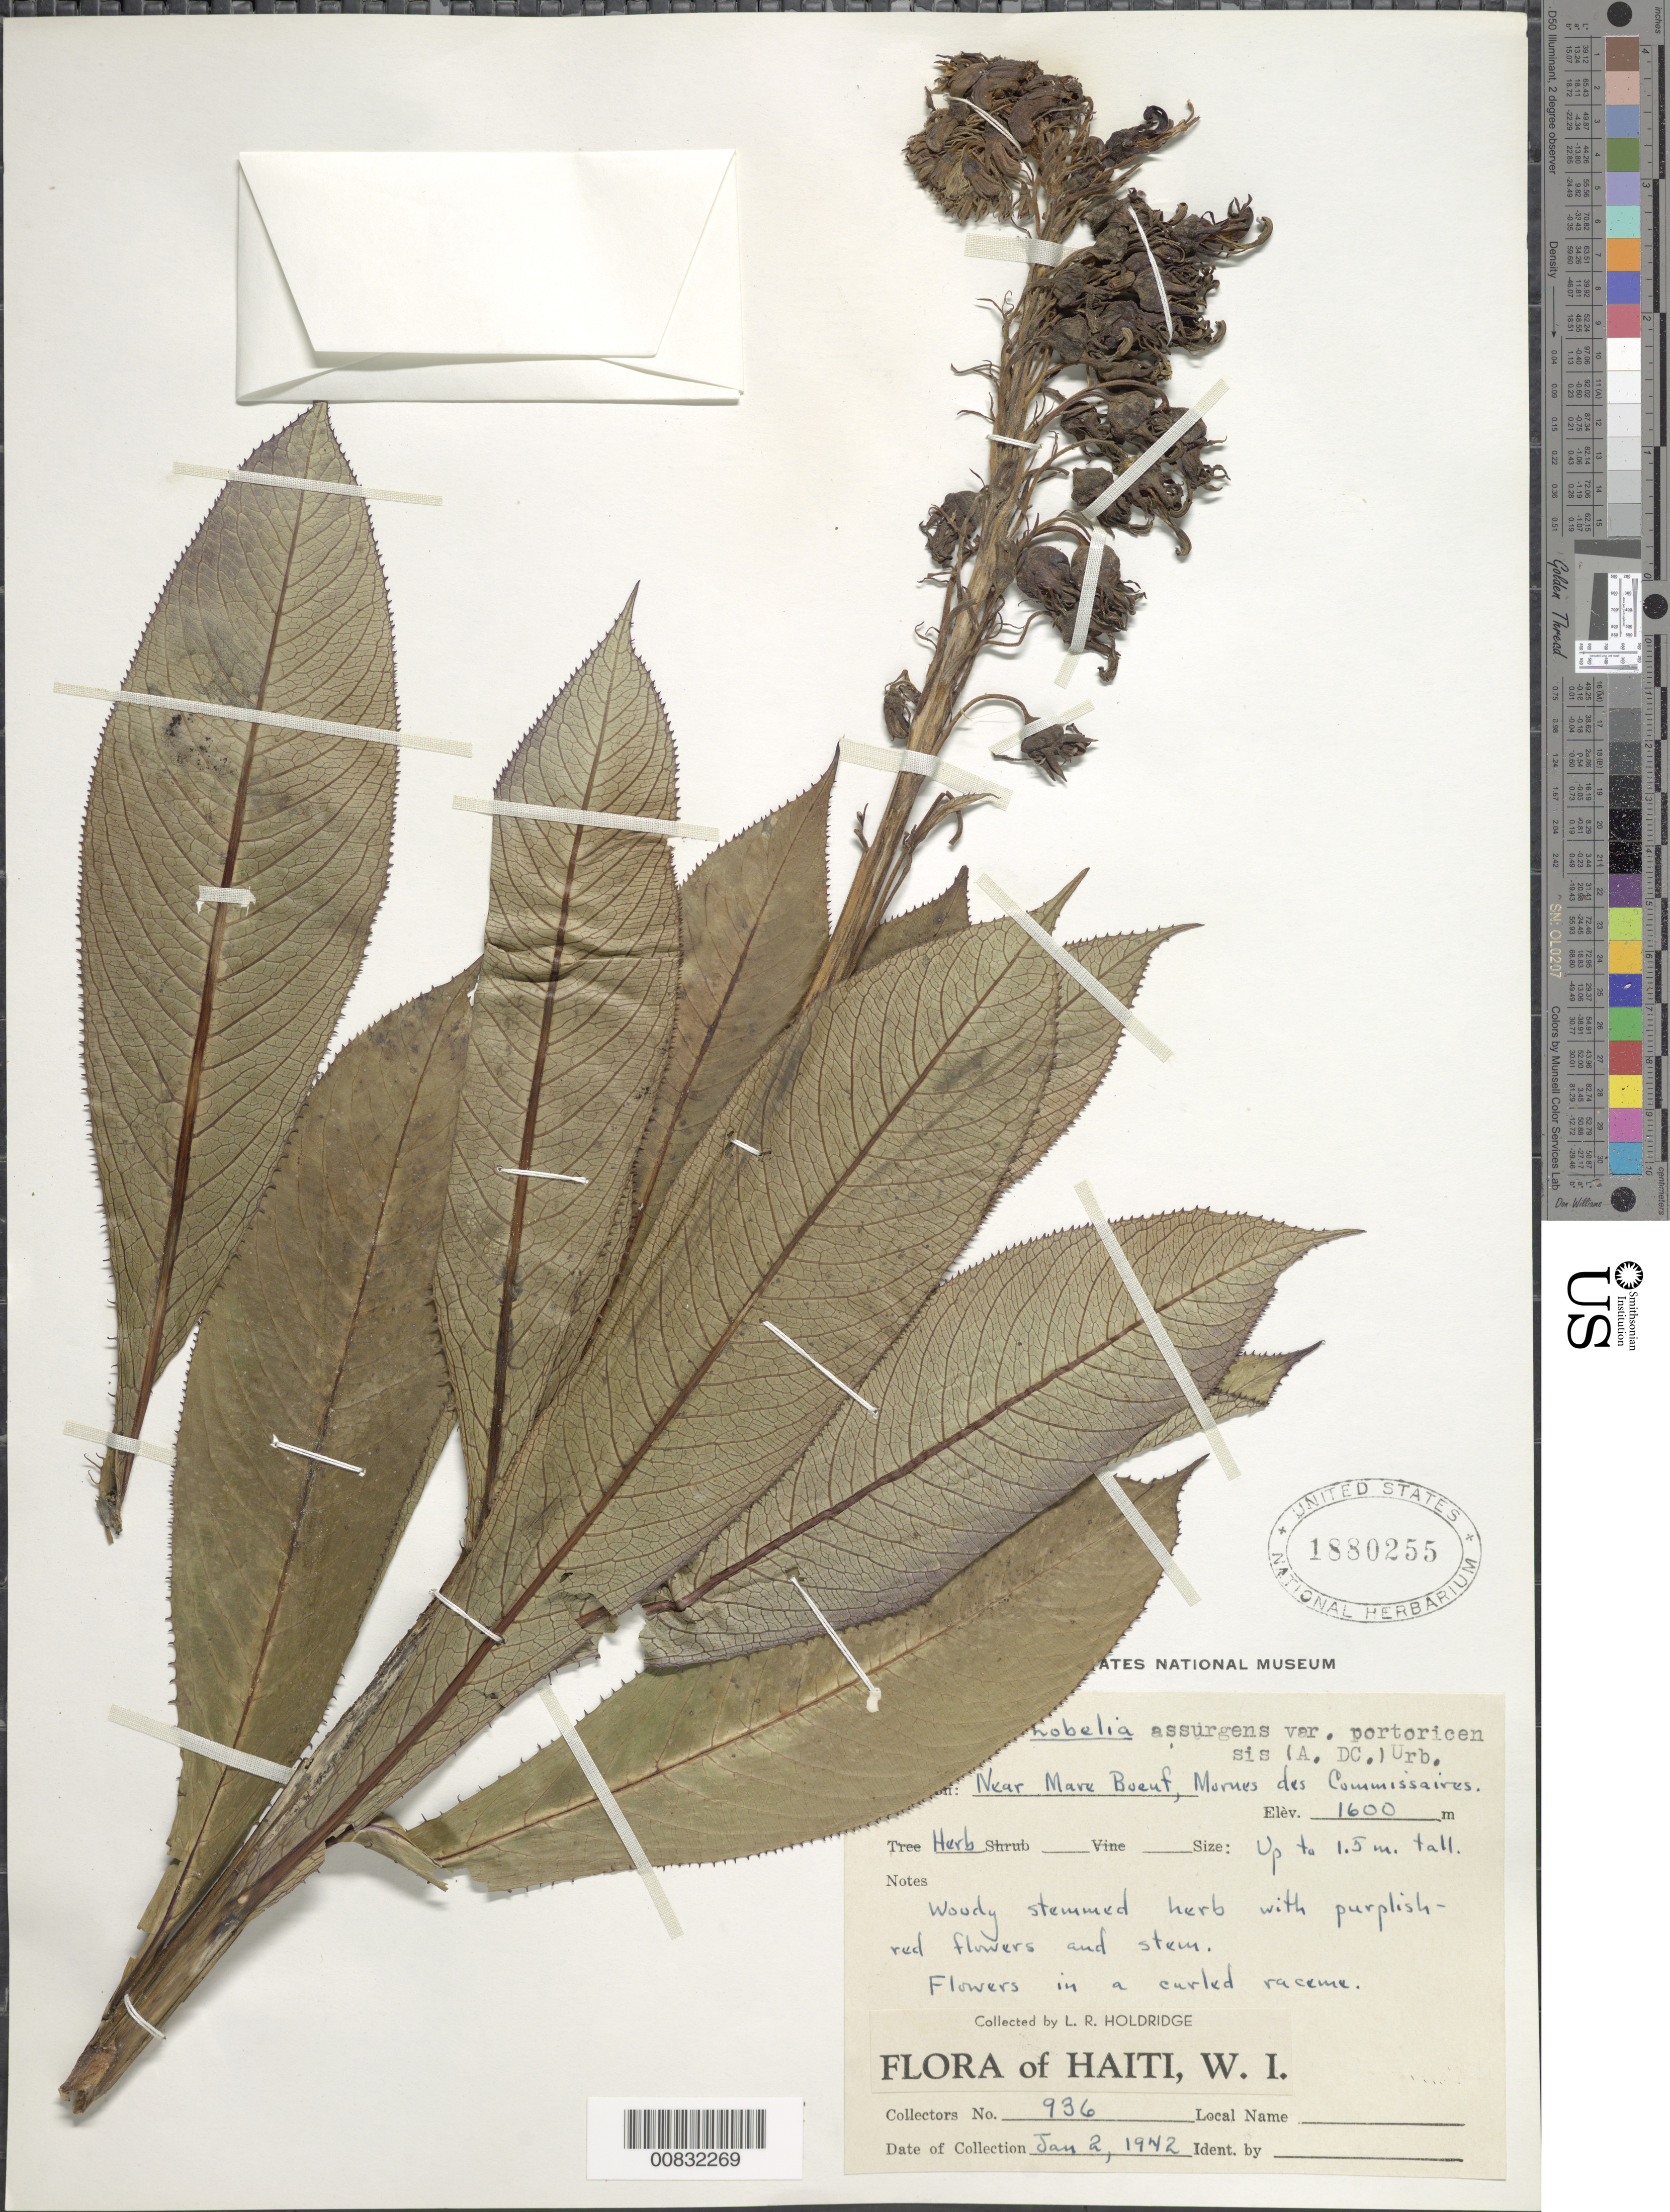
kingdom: Plantae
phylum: Tracheophyta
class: Magnoliopsida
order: Asterales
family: Campanulaceae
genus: Lobelia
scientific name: Lobelia assurgens var. portoricesis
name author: (A. DC.) Urb.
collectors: L. Holdridge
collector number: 936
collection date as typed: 02 Jan 1942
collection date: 1942-01-02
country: Haiti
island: Hispaniola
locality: Near Mare Boeuf, Mornes des Commissaires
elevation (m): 1600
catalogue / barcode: US 1880255